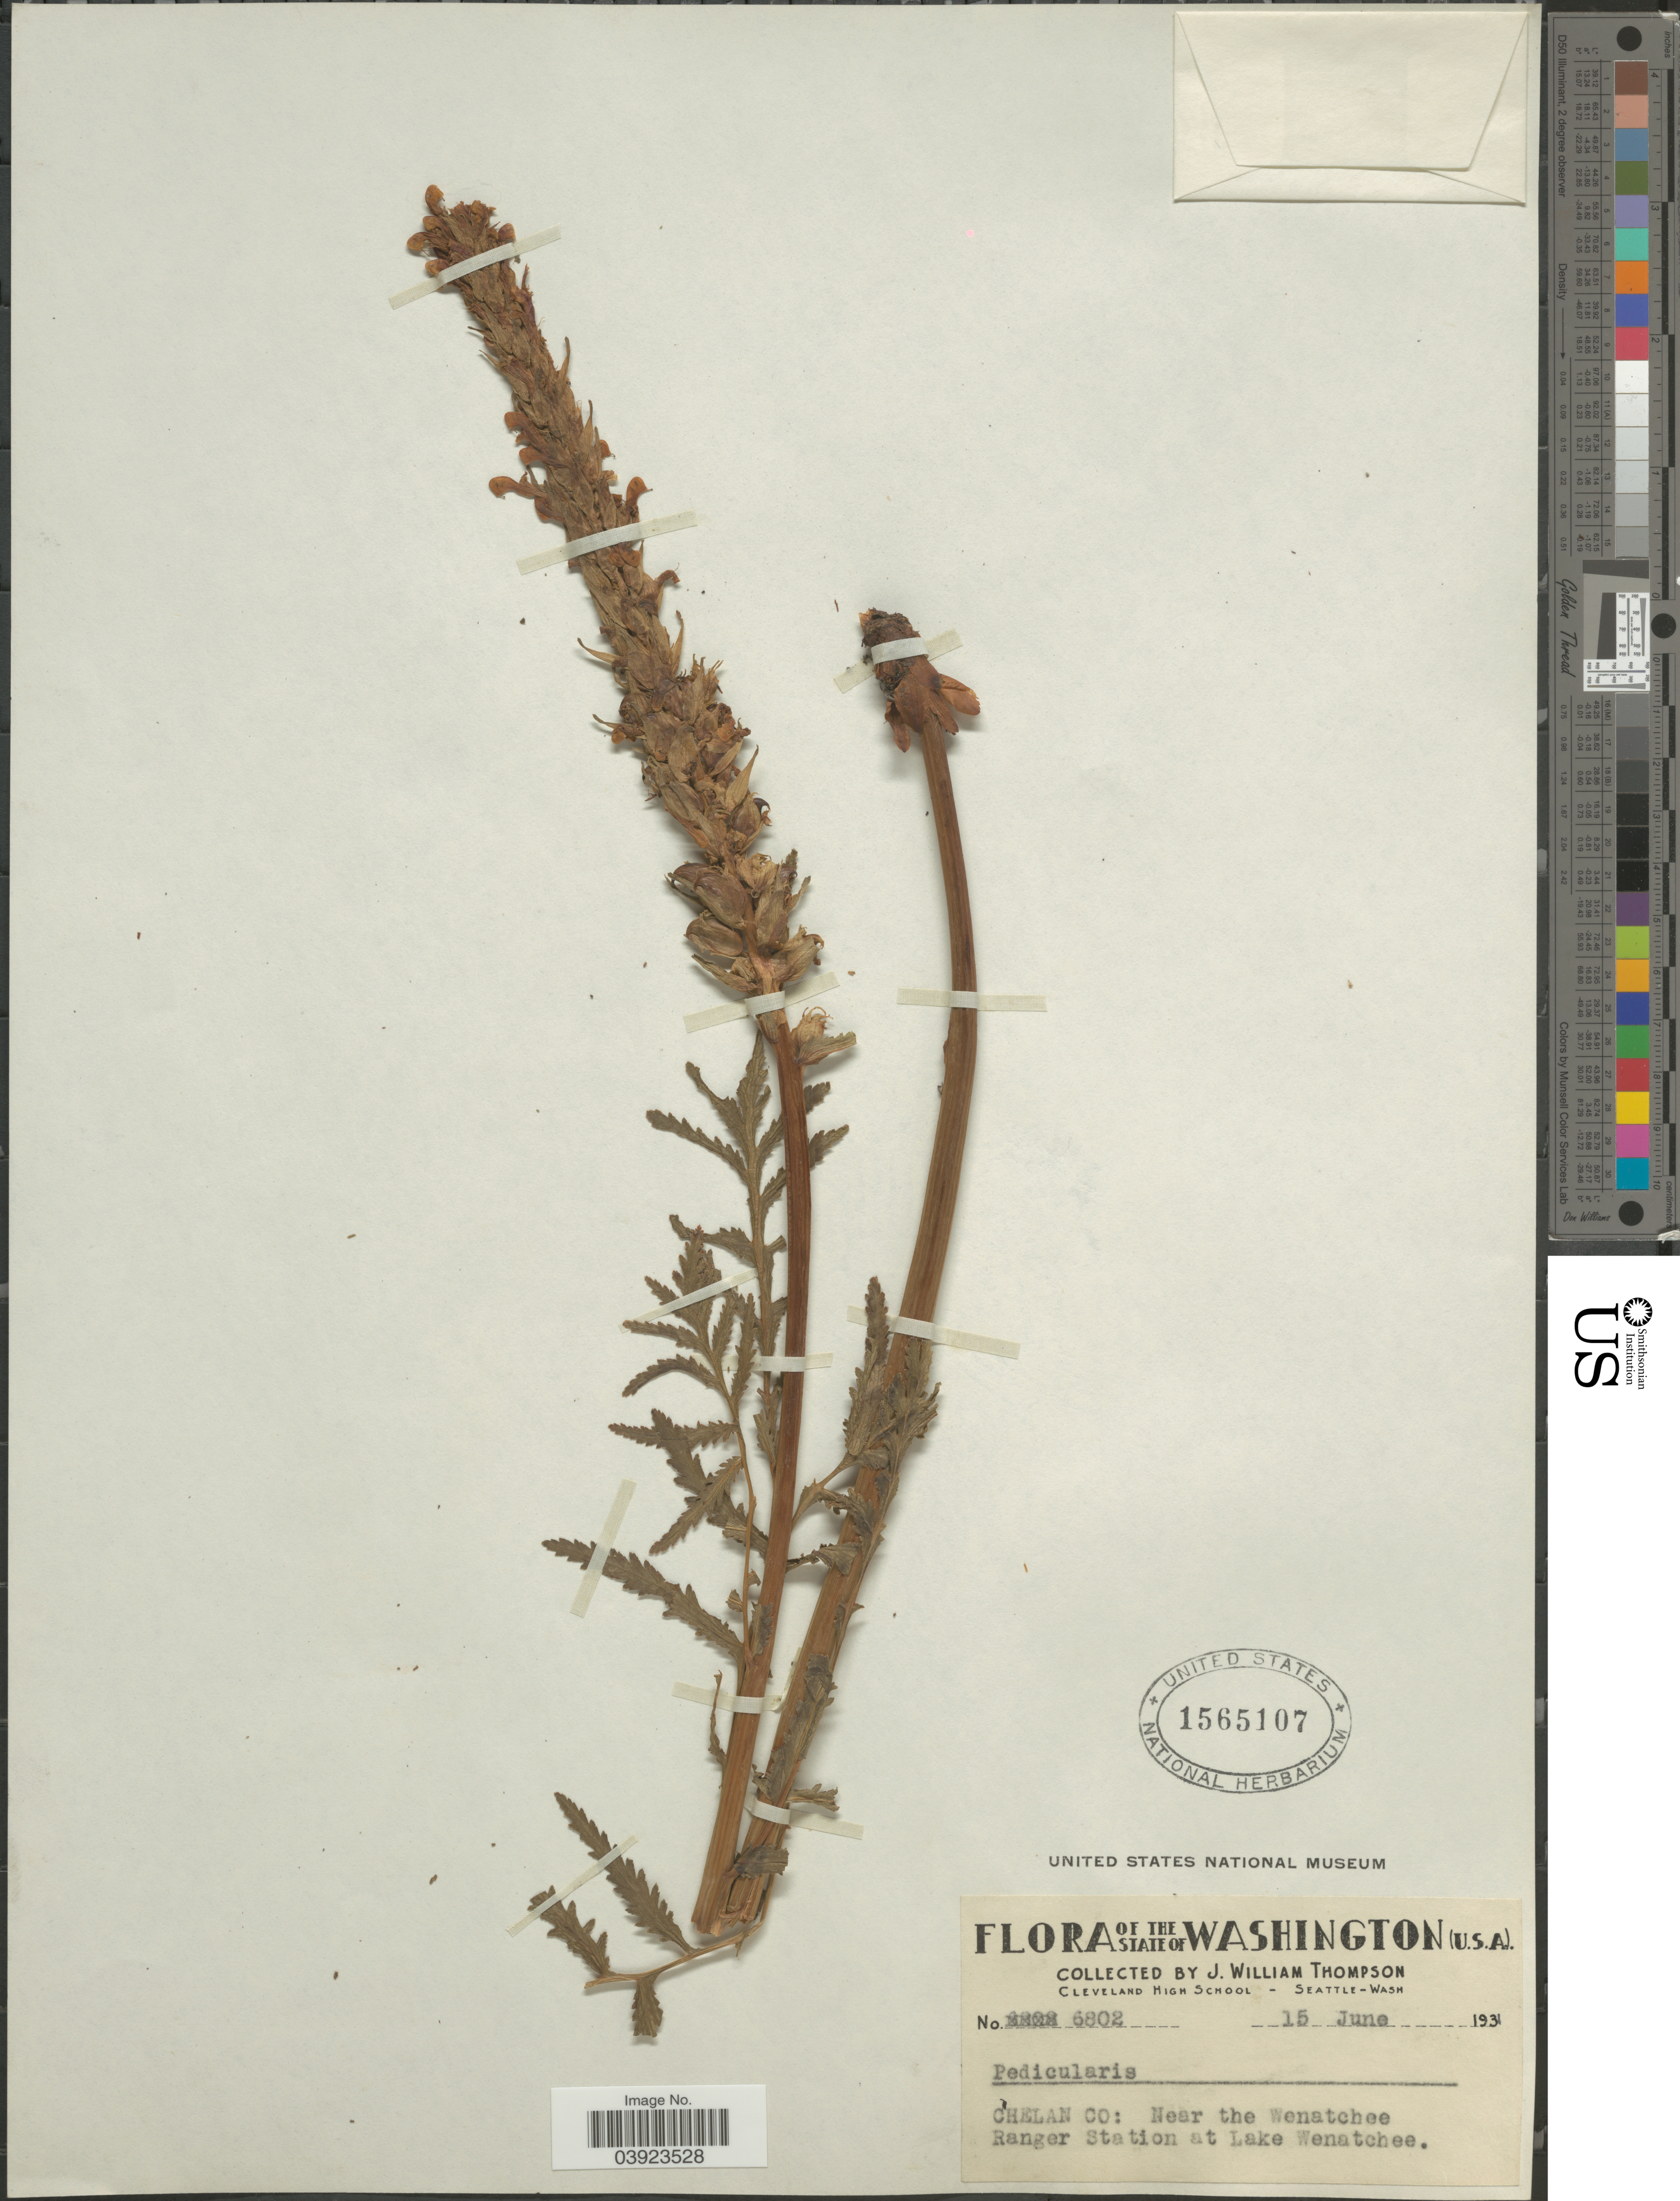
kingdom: Plantae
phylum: Tracheophyta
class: Magnoliopsida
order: Lamiales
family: Orobanchaceae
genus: Pedicularis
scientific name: Pedicularis thompsonii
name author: Pennell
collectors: J. W. Thompson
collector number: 6802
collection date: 1931-06-15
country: United States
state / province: Washington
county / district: Chelan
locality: Chelan Co: Near the Wenatchee Ranger Station at Lake Wenatchee.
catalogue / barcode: US 1565107